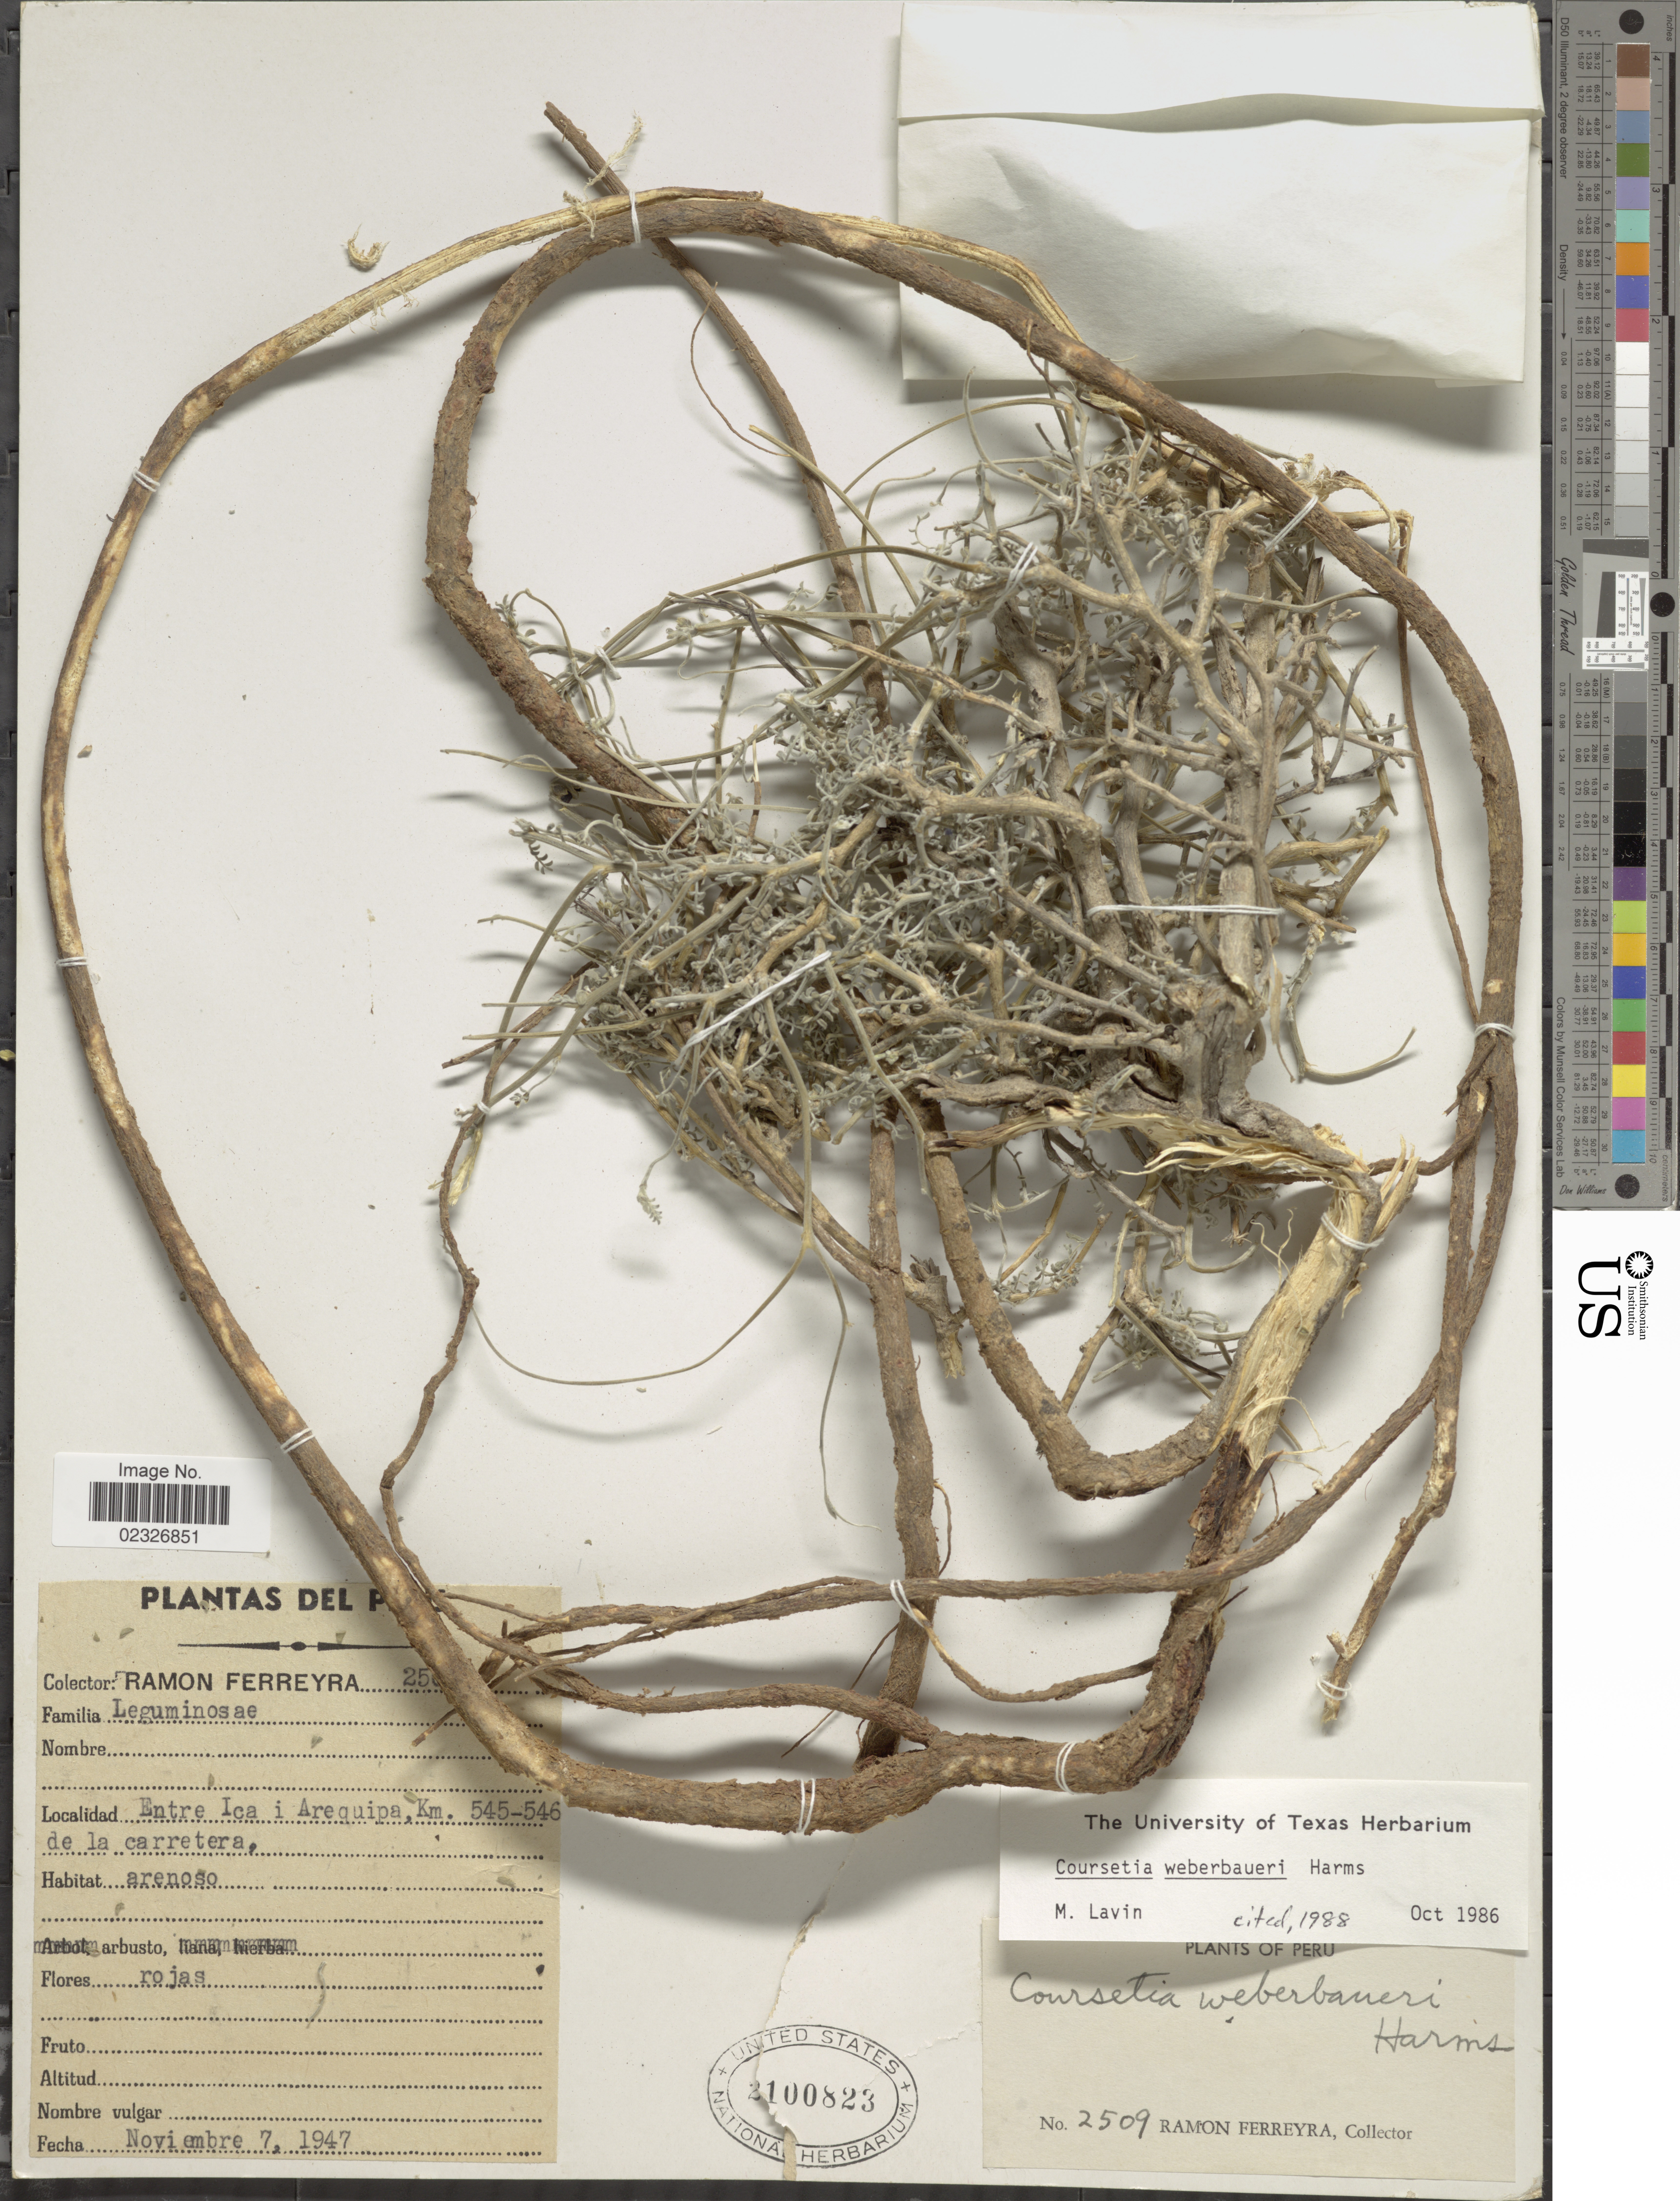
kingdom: Plantae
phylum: Tracheophyta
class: Magnoliopsida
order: Fabales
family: Fabaceae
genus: Coursetia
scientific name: Coursetia weberbaueri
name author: Harms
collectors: R. A. Ferreyra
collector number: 2509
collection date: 1947-11-07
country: Peru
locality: Entre Ica i Arequipa, km. 545-546 de la carretera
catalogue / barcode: US 2100823